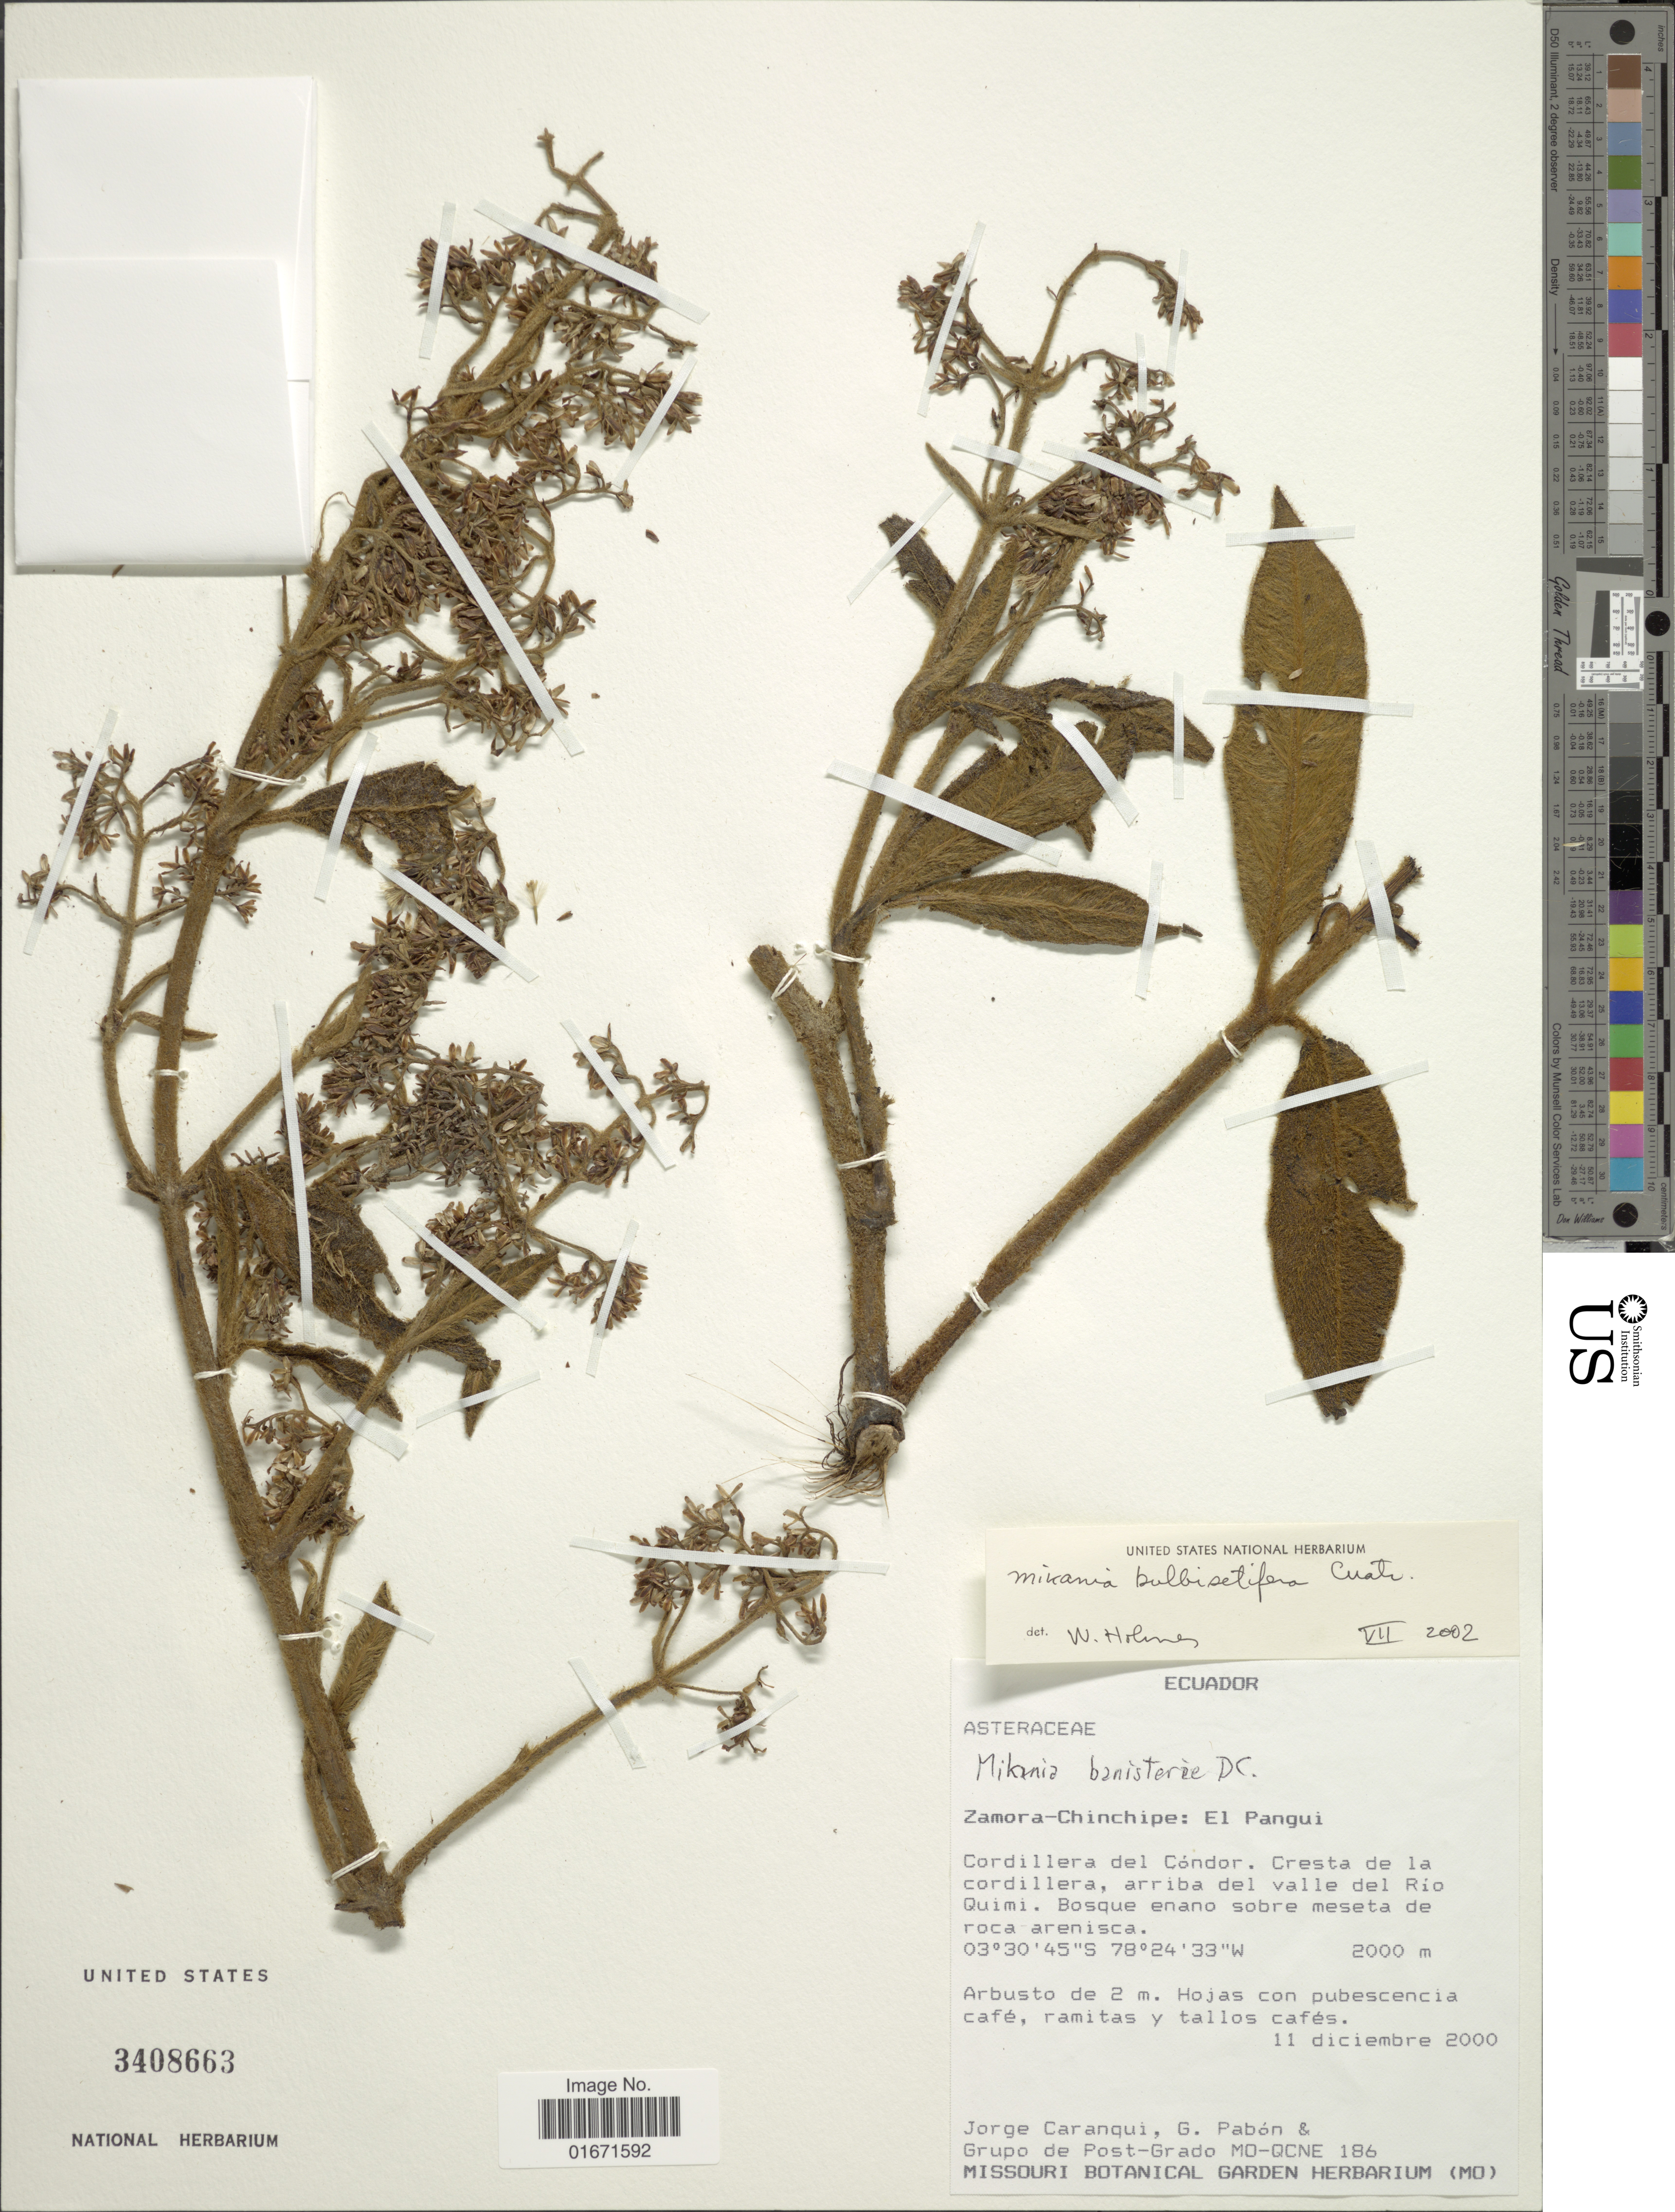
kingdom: Plantae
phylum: Tracheophyta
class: Magnoliopsida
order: Asterales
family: Asteraceae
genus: Mikania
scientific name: Mikania bulbisetifera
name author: Cuatrec.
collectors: J. Caranqui, G. Pabón & Grupo Post-Grado MO-QCNE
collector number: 186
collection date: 2000-12-11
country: Ecuador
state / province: Zamora-Chinchipe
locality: Zamora-Chinchipe: El Pangui. Cordillera del Cóndor. Cresta de la cordillera, arriba del valle del Rio Quimi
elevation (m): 2000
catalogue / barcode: US 3408663